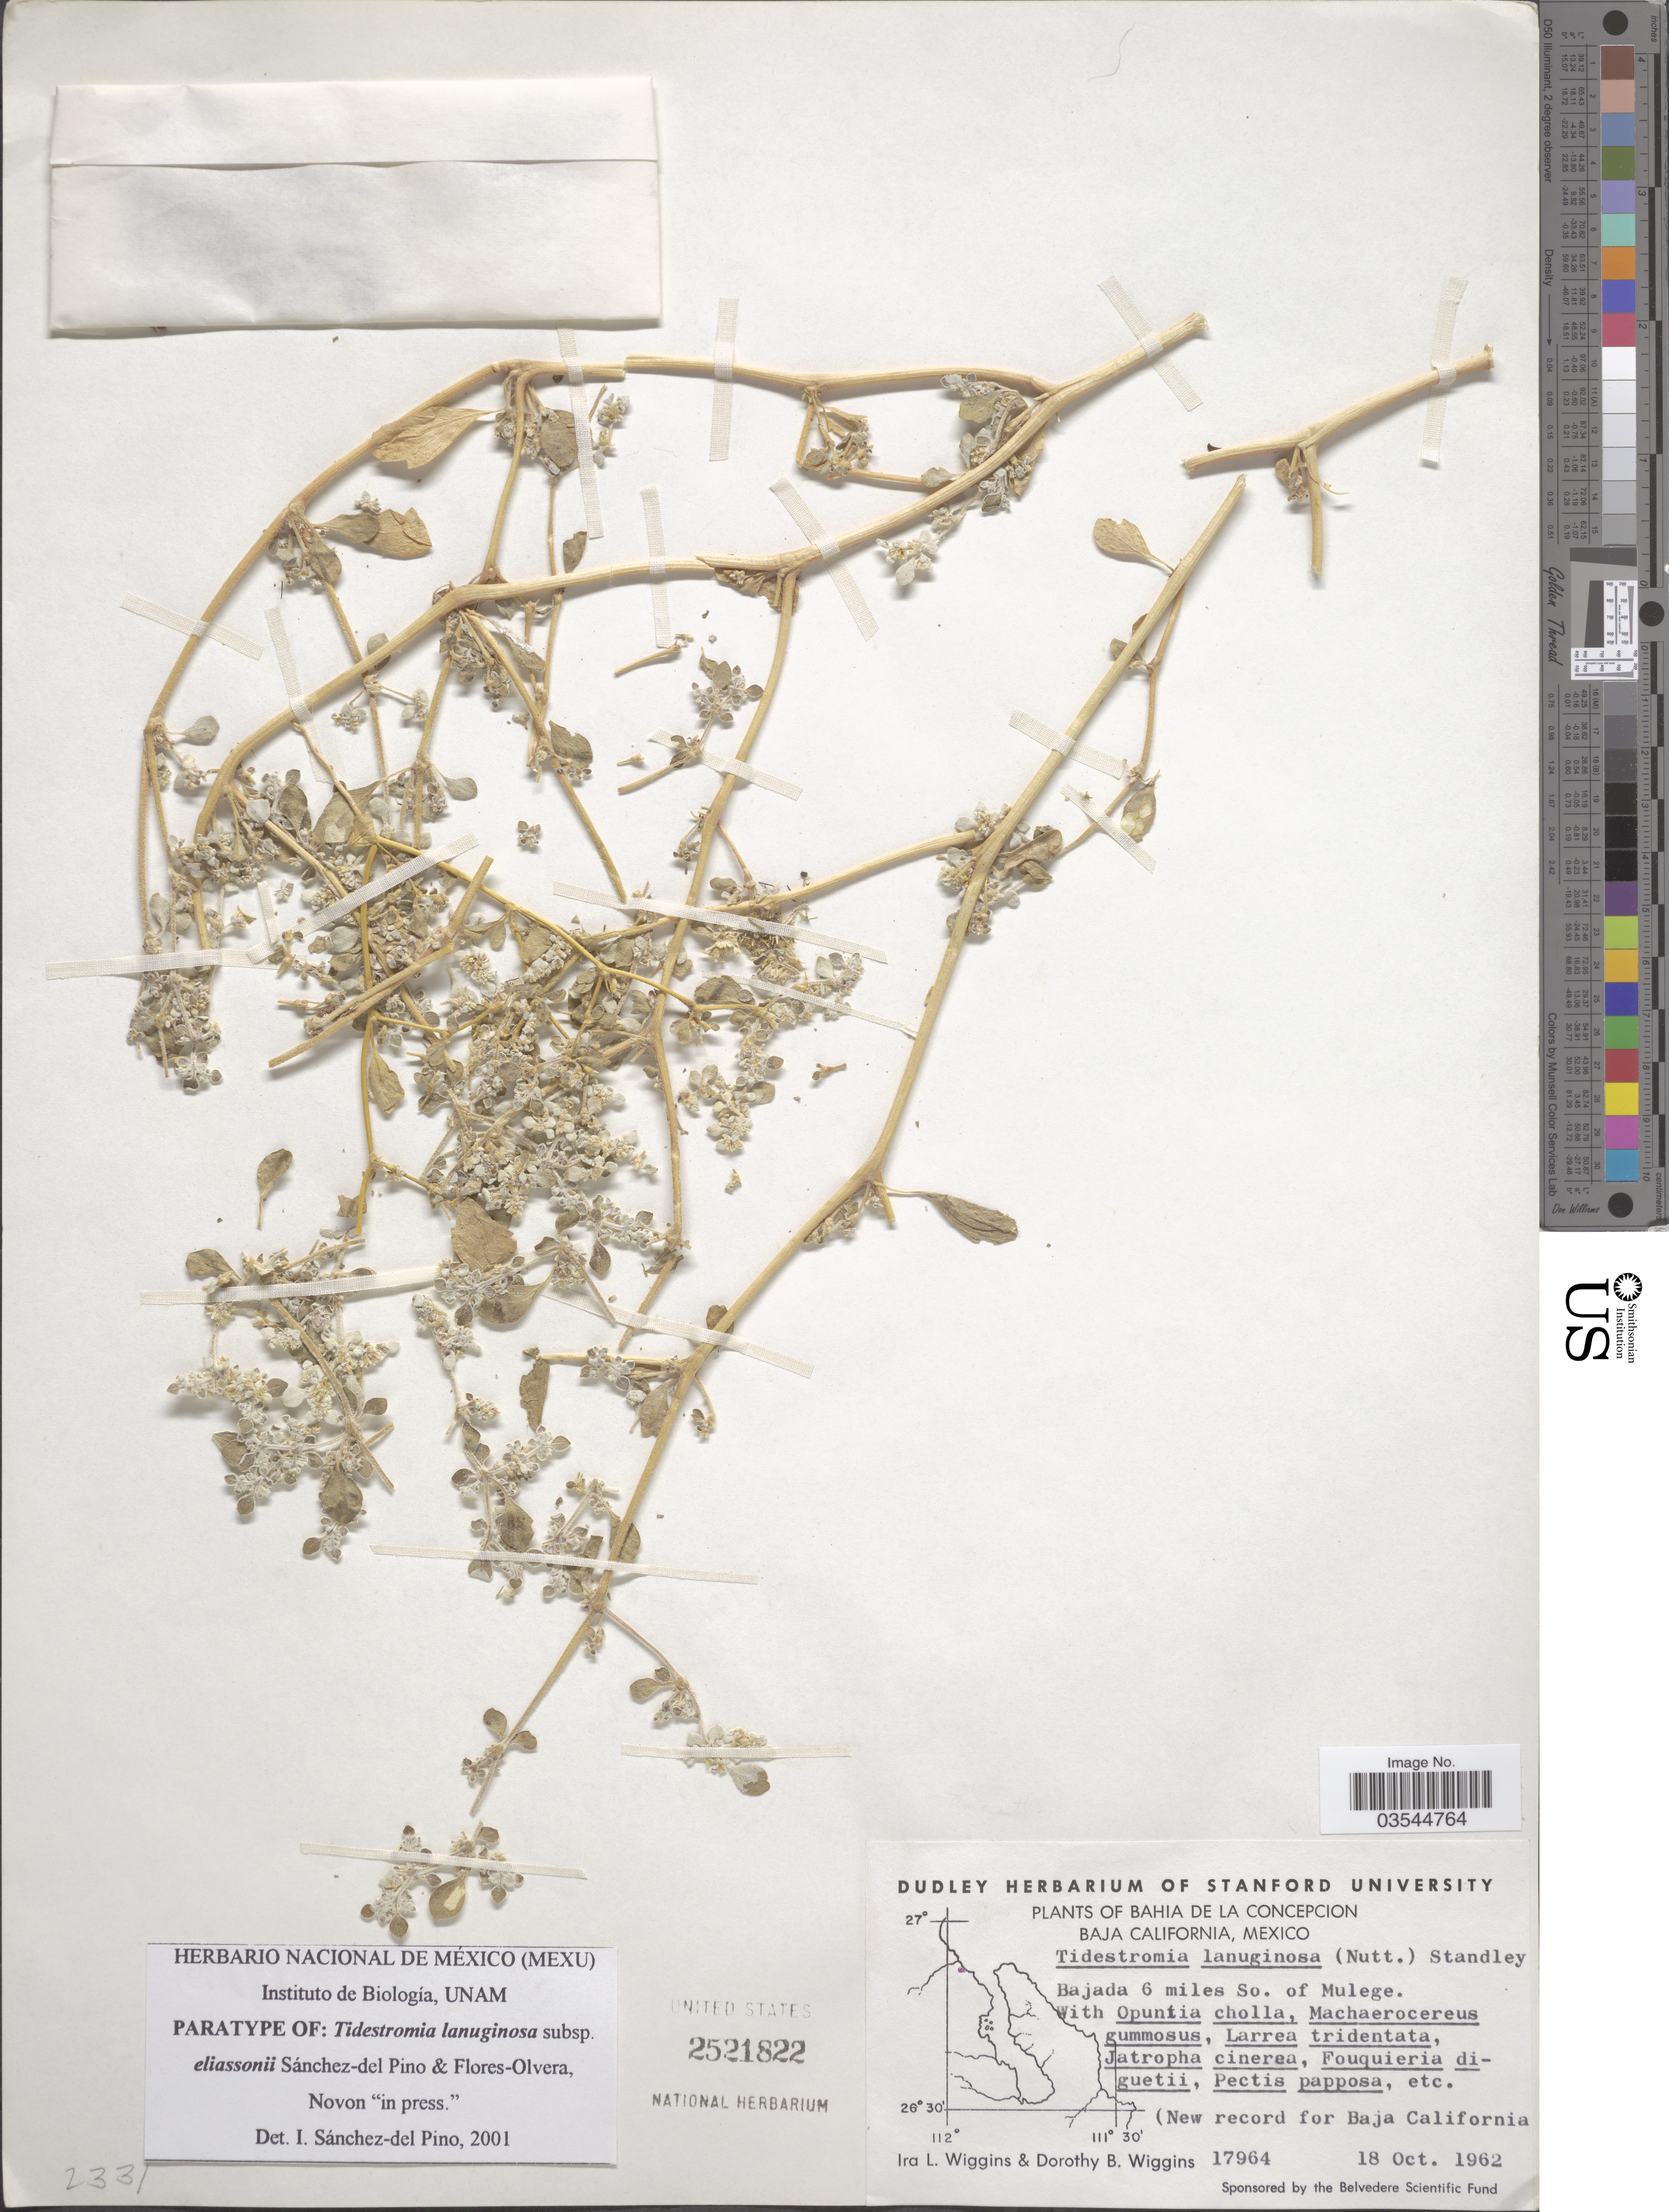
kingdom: Plantae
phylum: Tracheophyta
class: Magnoliopsida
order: Caryophyllales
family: Amaranthaceae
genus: Tidestromia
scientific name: Tidestromia lanuginosa subsp. eliassoniana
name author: Sánch. Pino & Flores Olv.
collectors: I. L. Wiggins & D. B. Wiggins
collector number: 17964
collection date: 1962-10-18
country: Mexico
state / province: Baja California Sur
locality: Bahia de La Concepcion. Bajada 6 miles So. of Mulege.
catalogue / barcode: US 2521822